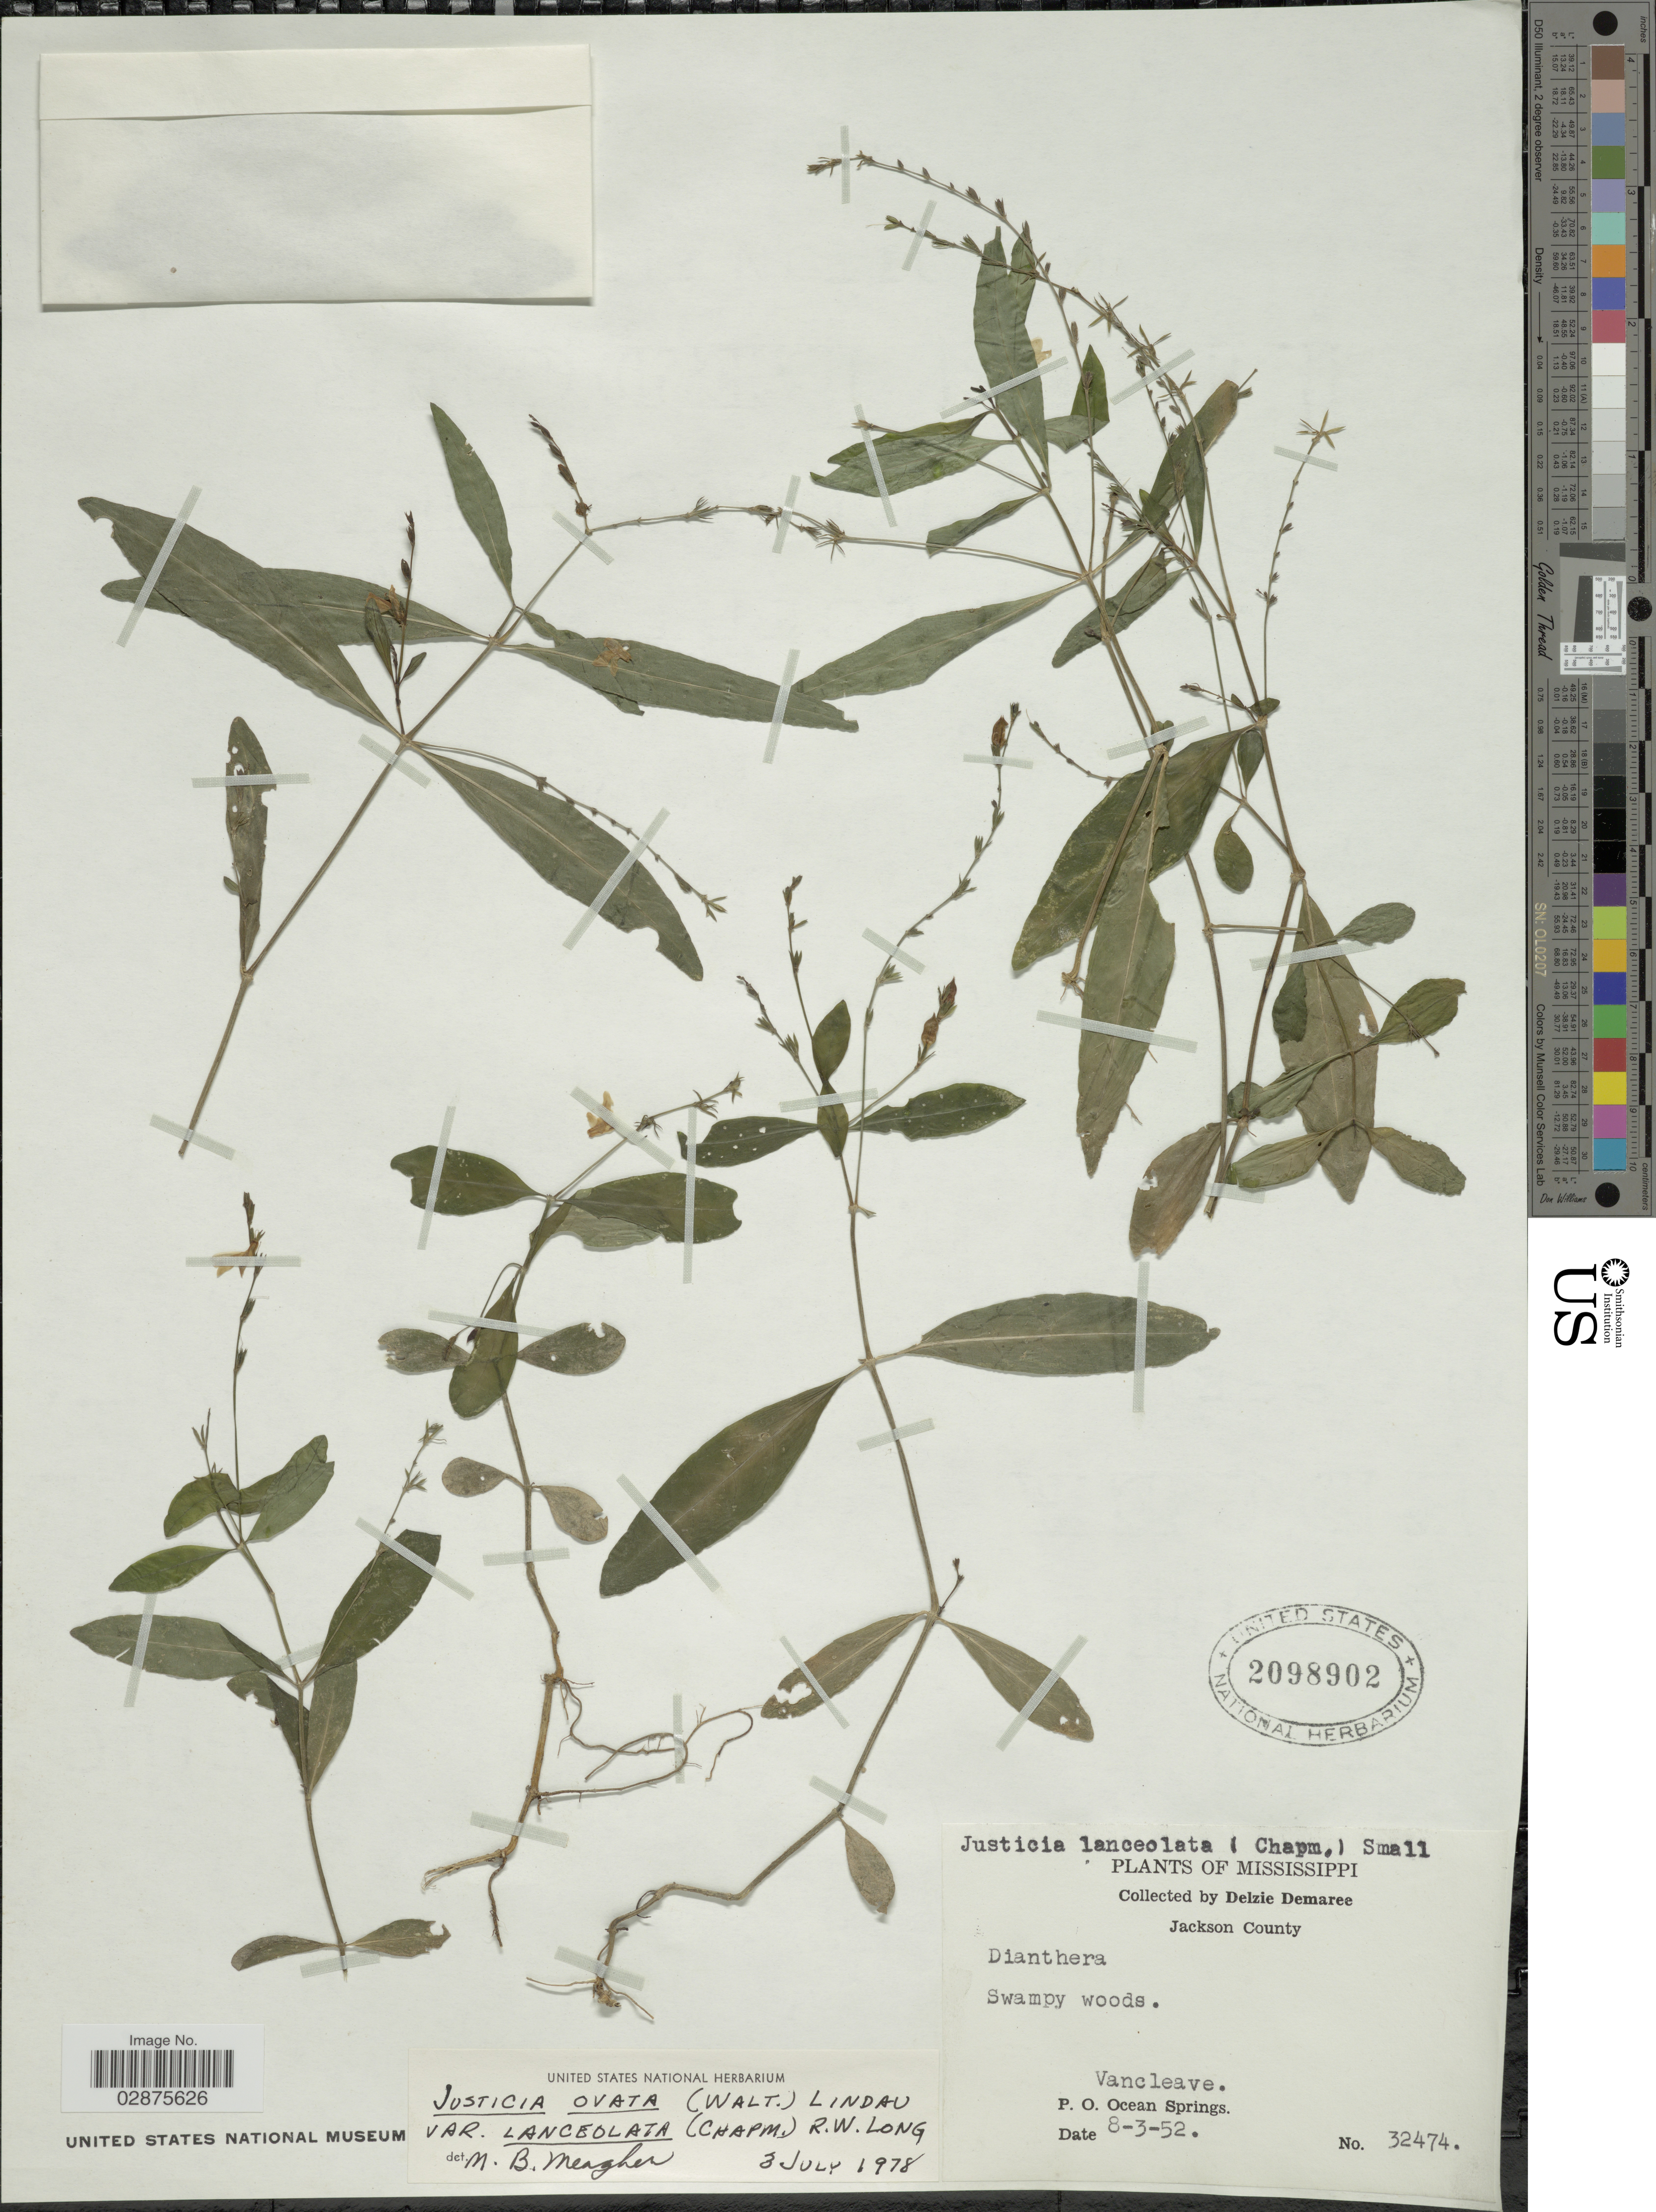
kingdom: Plantae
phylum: Tracheophyta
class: Magnoliopsida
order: Lamiales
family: Acanthaceae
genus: Justicia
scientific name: Justicia lanceolata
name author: (Chapm.) Small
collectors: D. Demaree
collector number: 32474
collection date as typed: Transcribed d/m/y: 3/8/52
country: United States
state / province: Mississippi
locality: Jackson County. Swampy woods. Vancleave. P. O. Ocean Springs.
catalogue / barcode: US 2098902